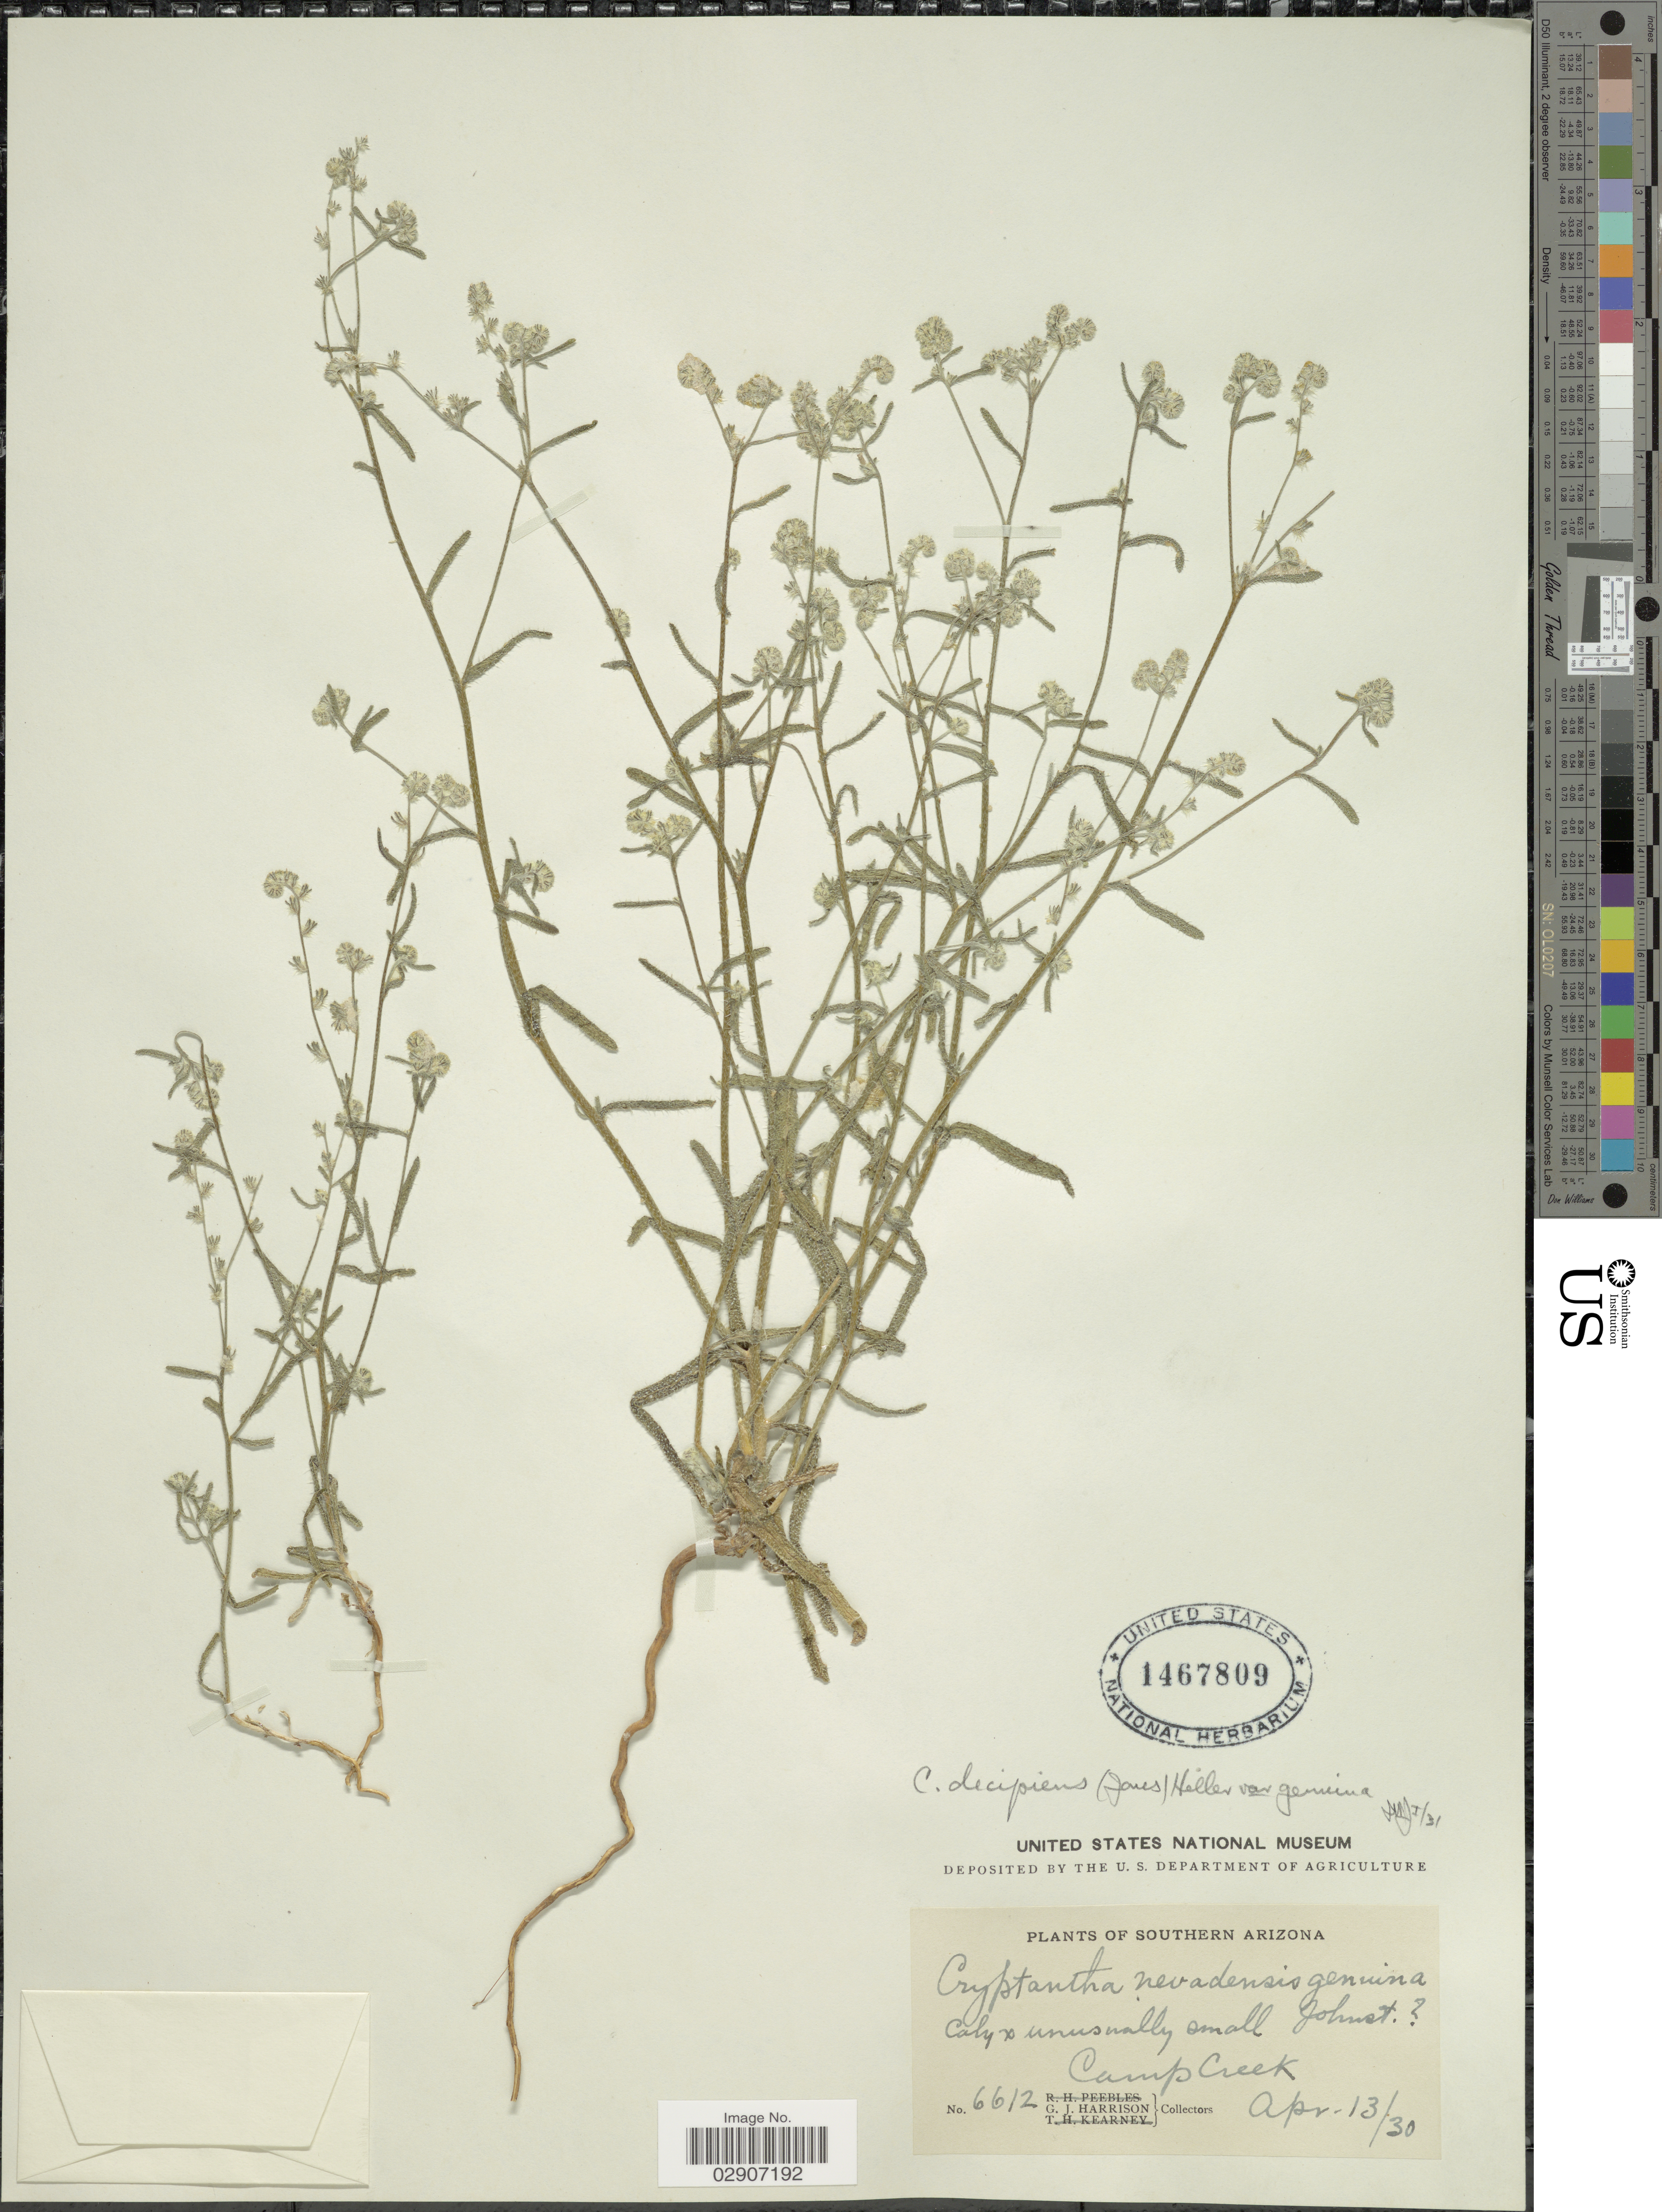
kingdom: Plantae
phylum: Tracheophyta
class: Magnoliopsida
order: Boraginales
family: Boraginaceae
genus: Cryptantha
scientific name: Cryptantha decipiens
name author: (M.E. Jones) A. Heller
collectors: G. J. Harrison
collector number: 6612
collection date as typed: Transcribed d/m/y: 13/4/30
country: United States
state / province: Arizona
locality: Southern Arizona, Camp Creek.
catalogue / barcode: US 1467809